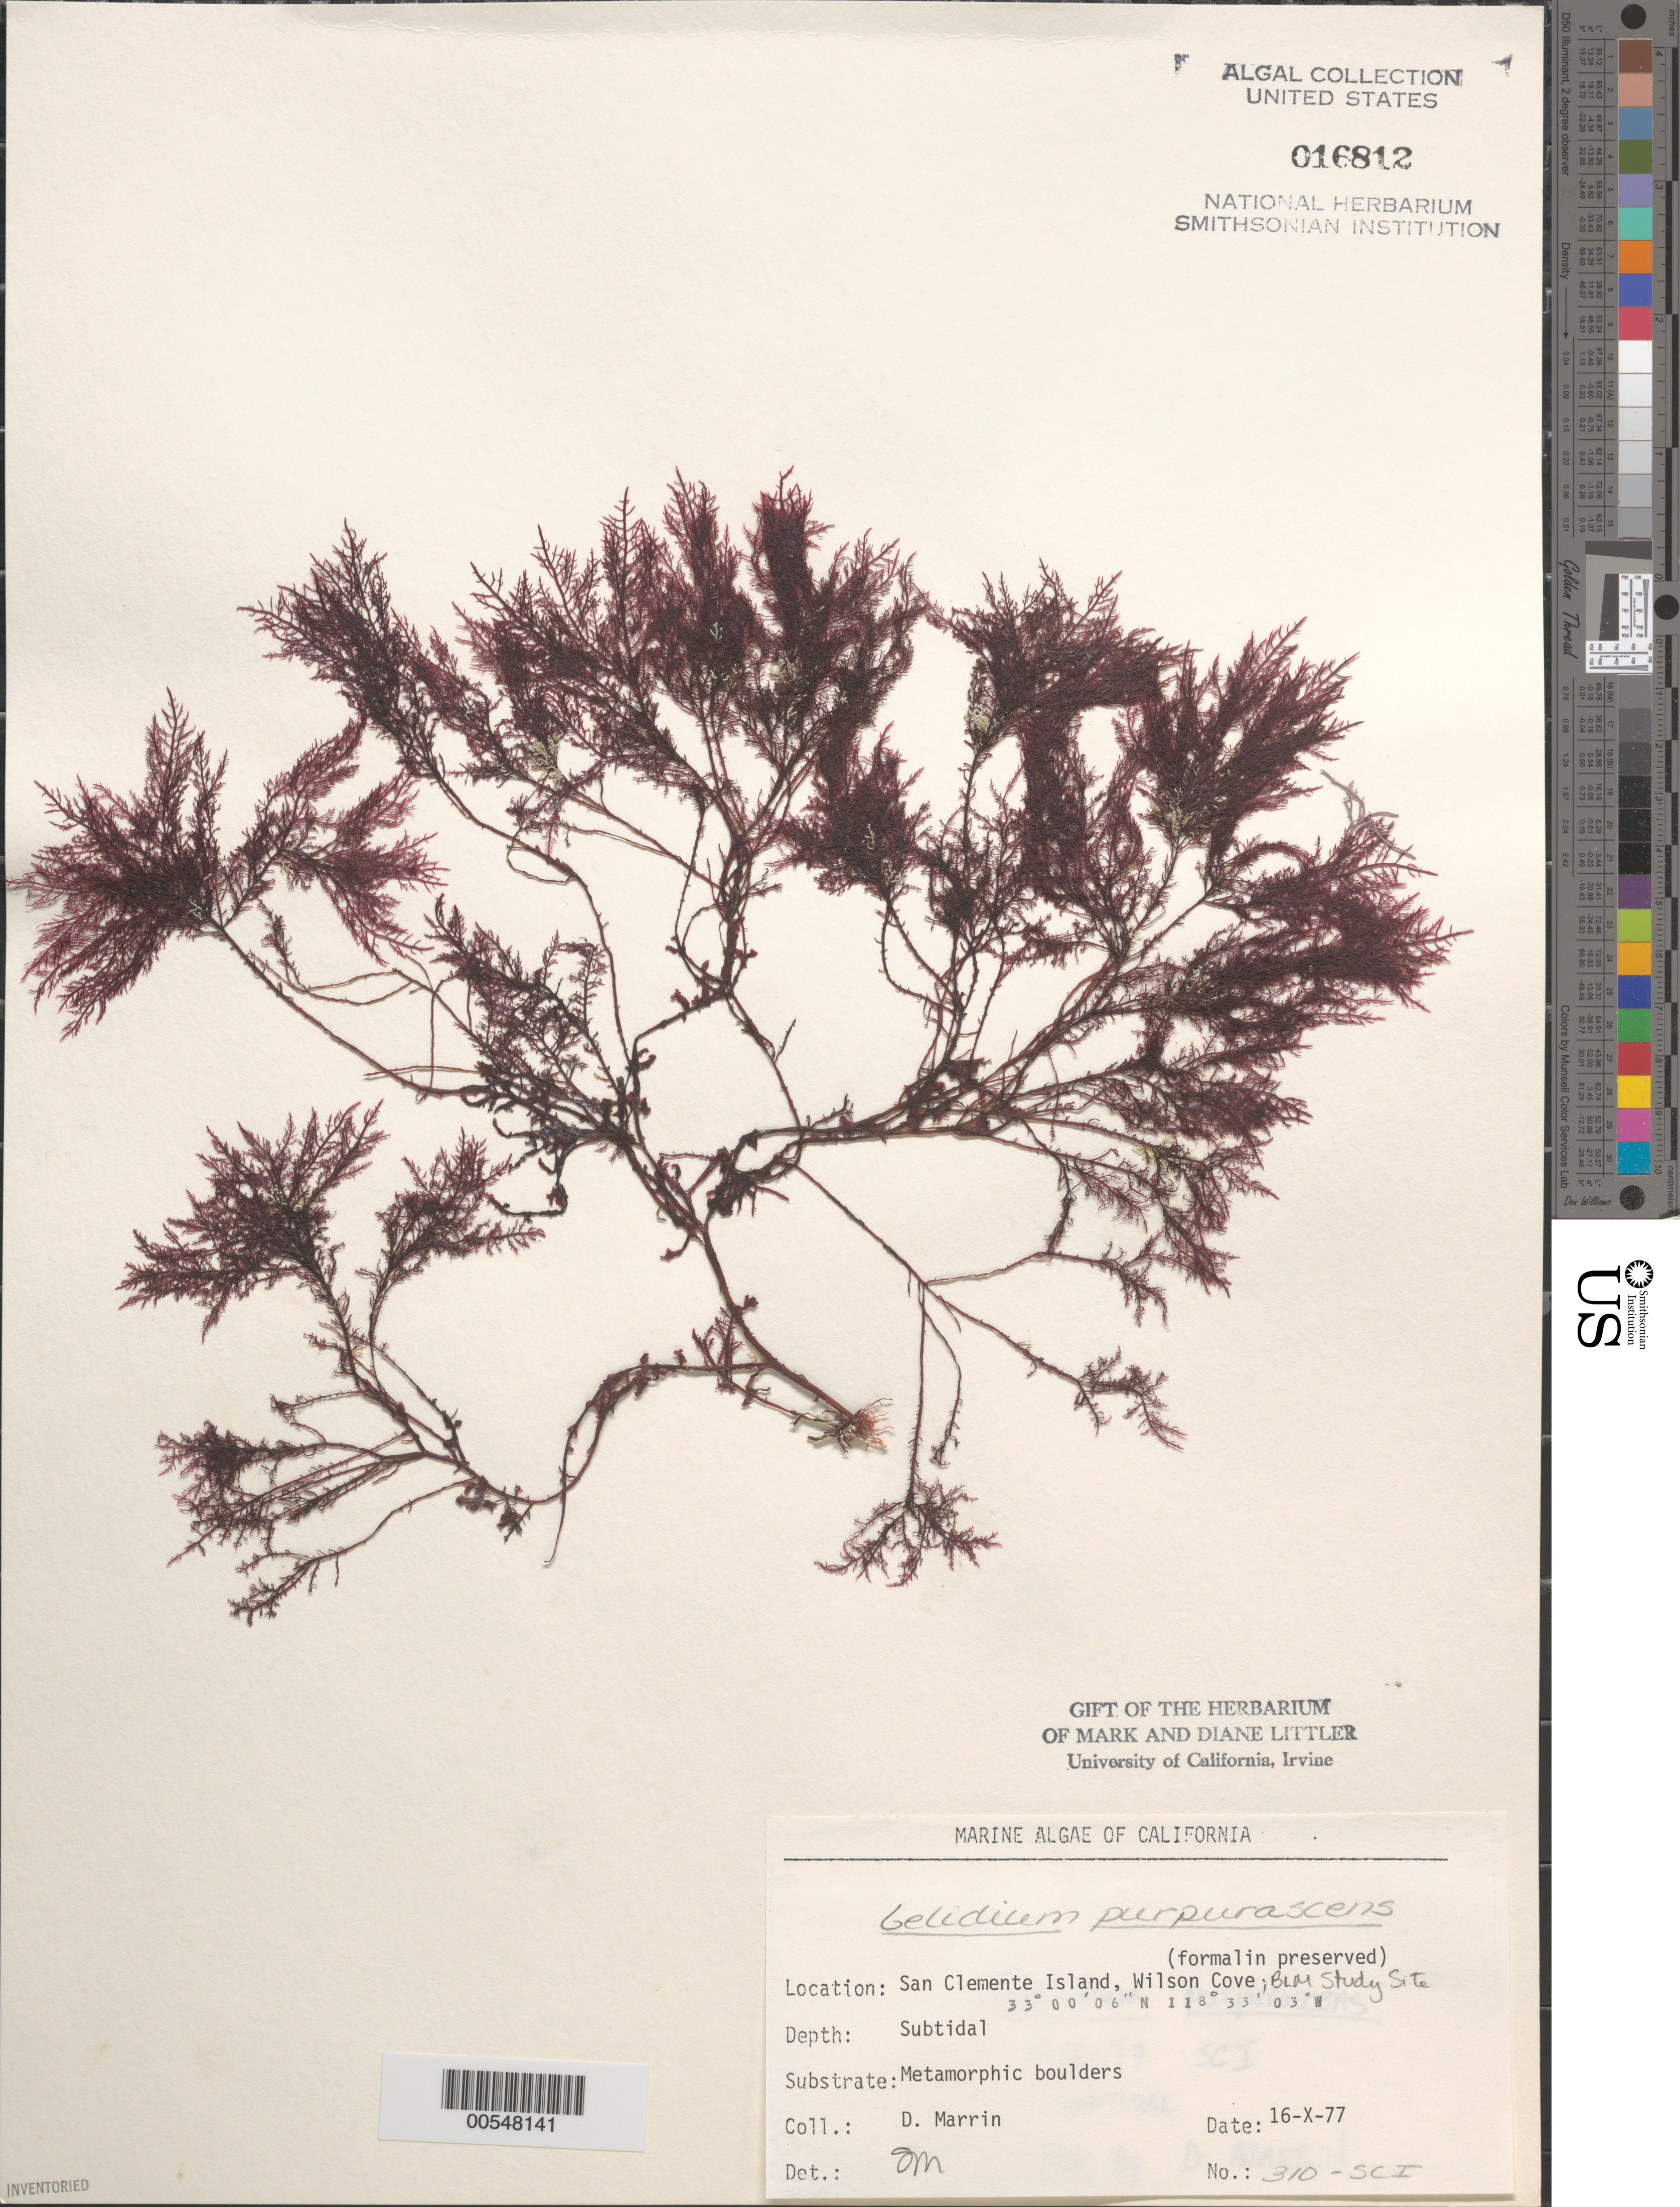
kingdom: Plantae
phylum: Rhodophyta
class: Florideophyceae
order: Gelidiales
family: Gelidiaceae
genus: Gelidium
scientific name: Gelidium purpurascens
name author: N.L. Gardner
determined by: Murray, S. N.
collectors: D. Marrin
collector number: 310-sci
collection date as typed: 16 Oct 1977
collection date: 1977-10-16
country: United States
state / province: California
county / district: Los Angeles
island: San Clemente Island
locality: Wilson Cove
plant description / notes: BLM-SOCALBIGHT Rocky Intertidal Survey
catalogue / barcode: US 16812